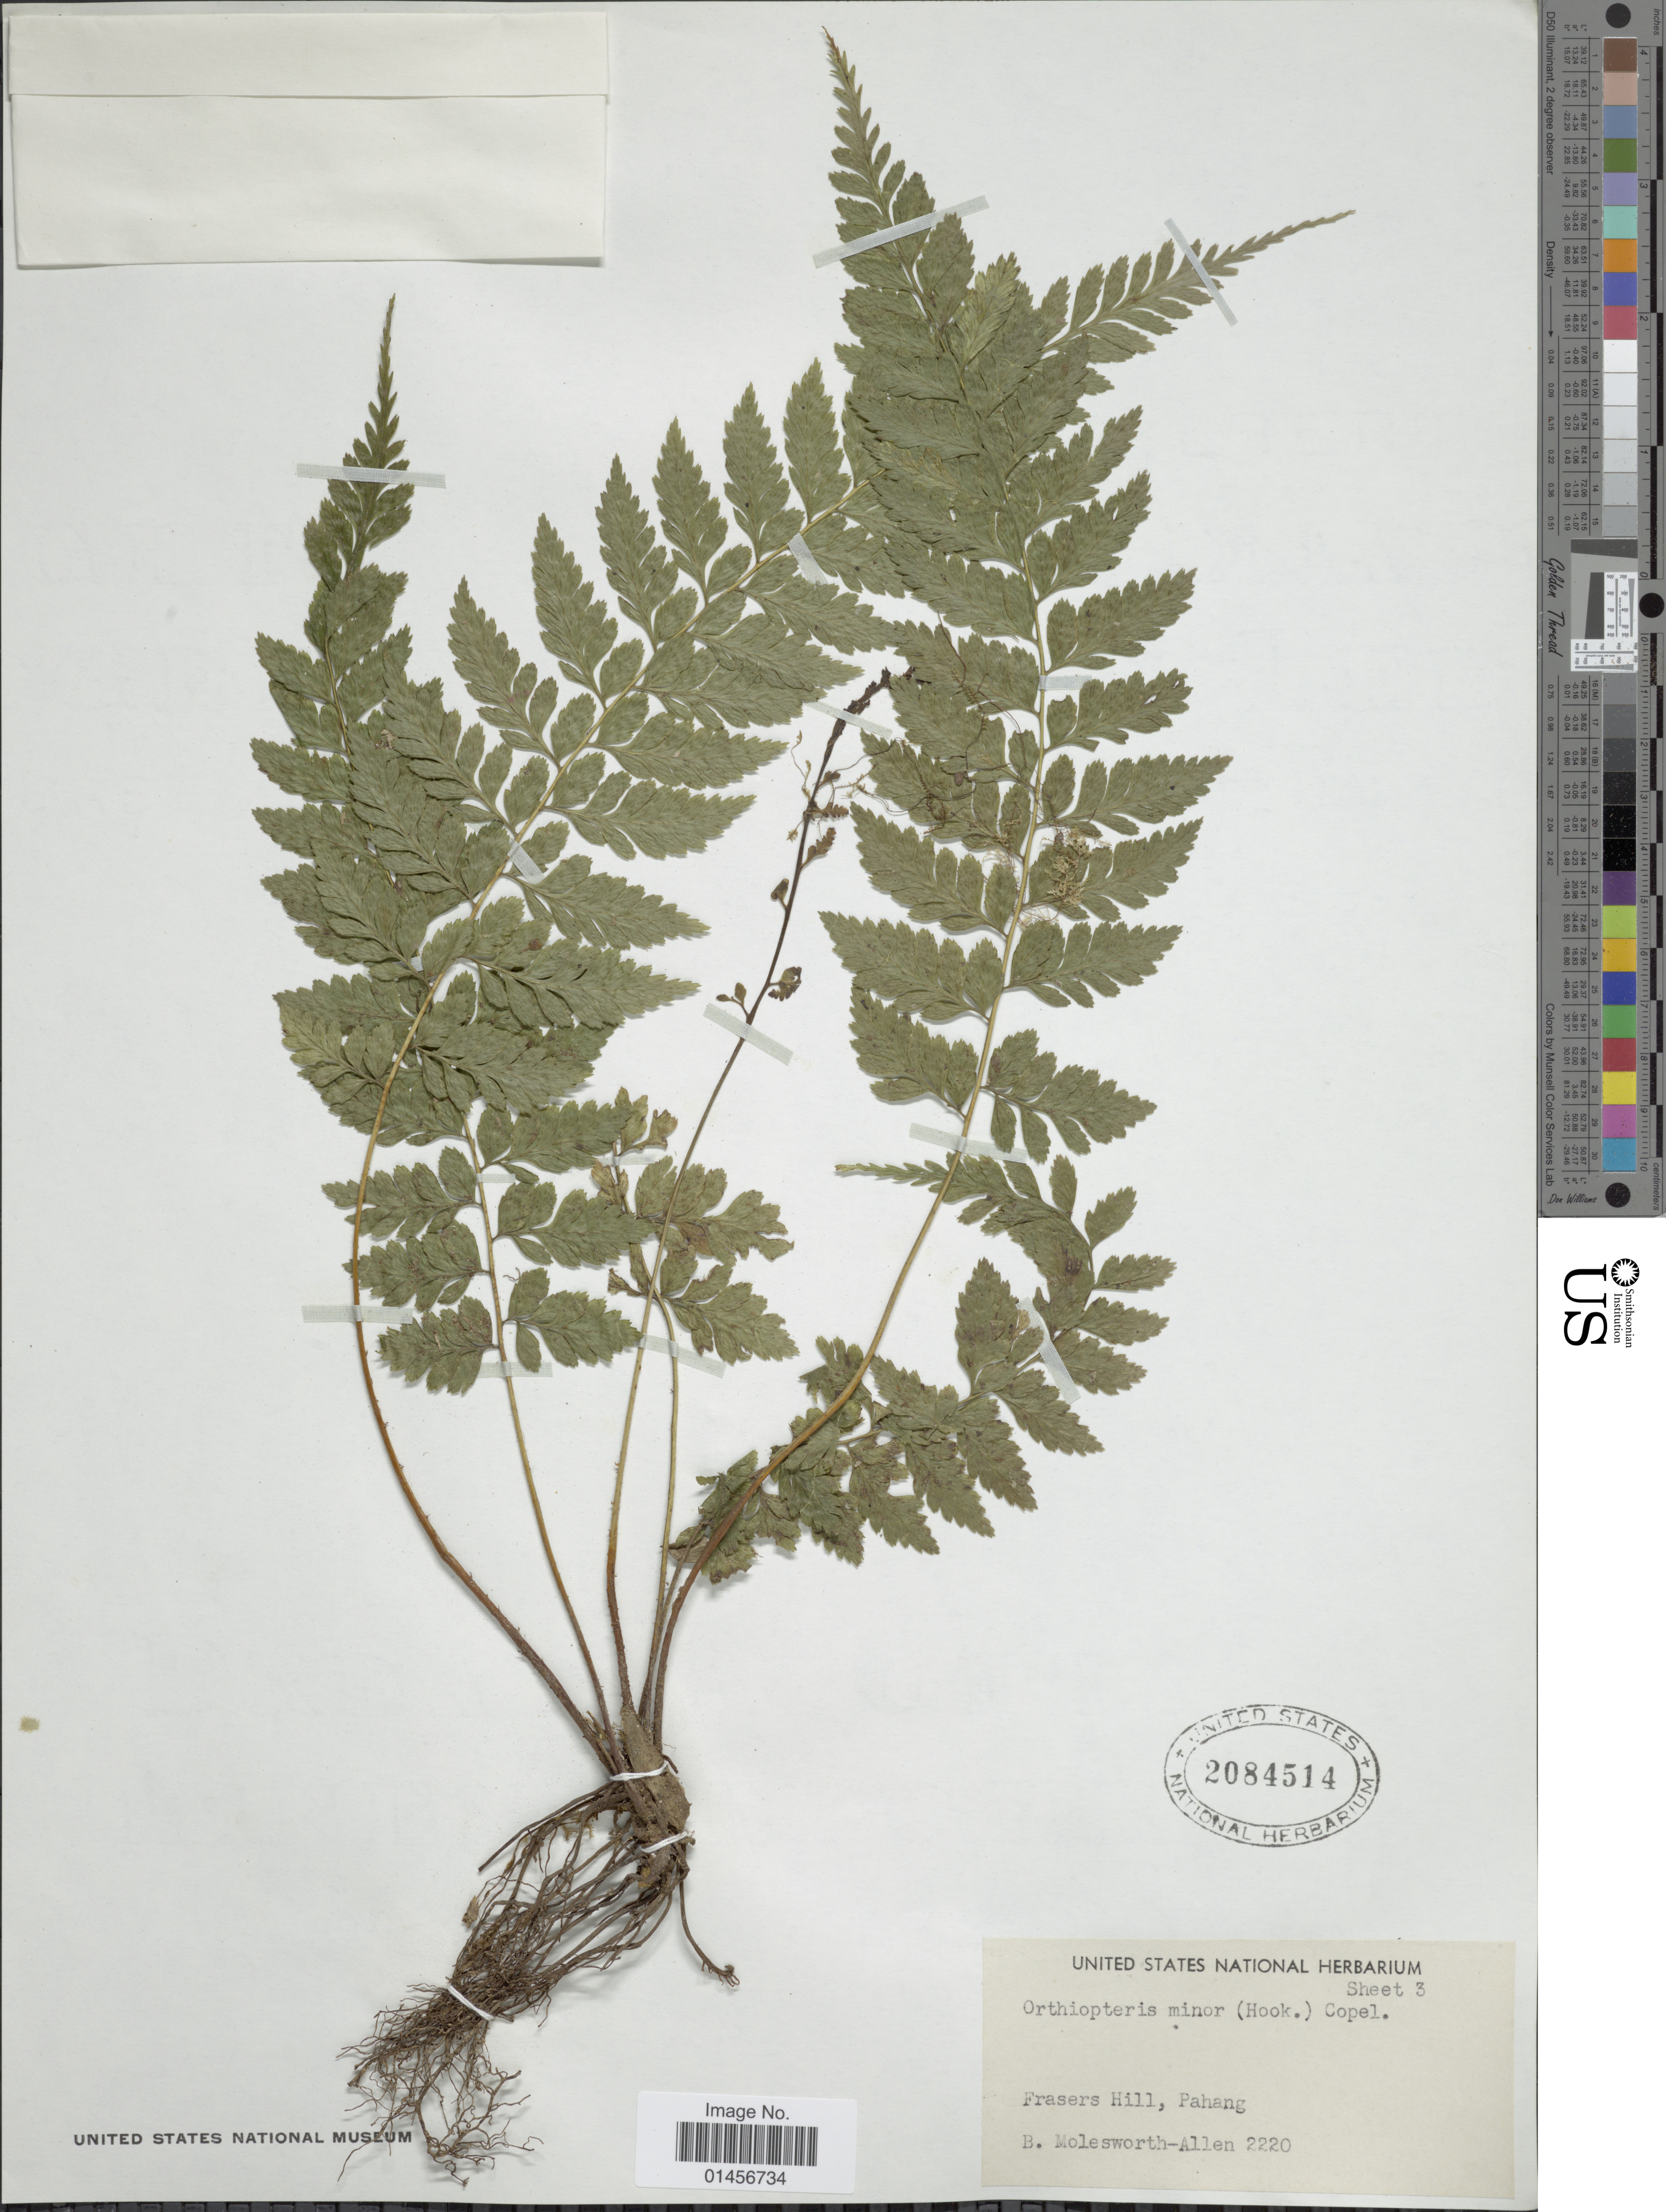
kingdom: Plantae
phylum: Tracheophyta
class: Polypodiopsida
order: Polypodiales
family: Saccolomataceae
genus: Saccoloma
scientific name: Saccoloma campylura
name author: (Kunze) Mett.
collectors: B. E. G. Molesworth-Allen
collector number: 2220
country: Malaysia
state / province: Pahang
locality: Malaya, Frasers Hill.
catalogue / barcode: US 2084514